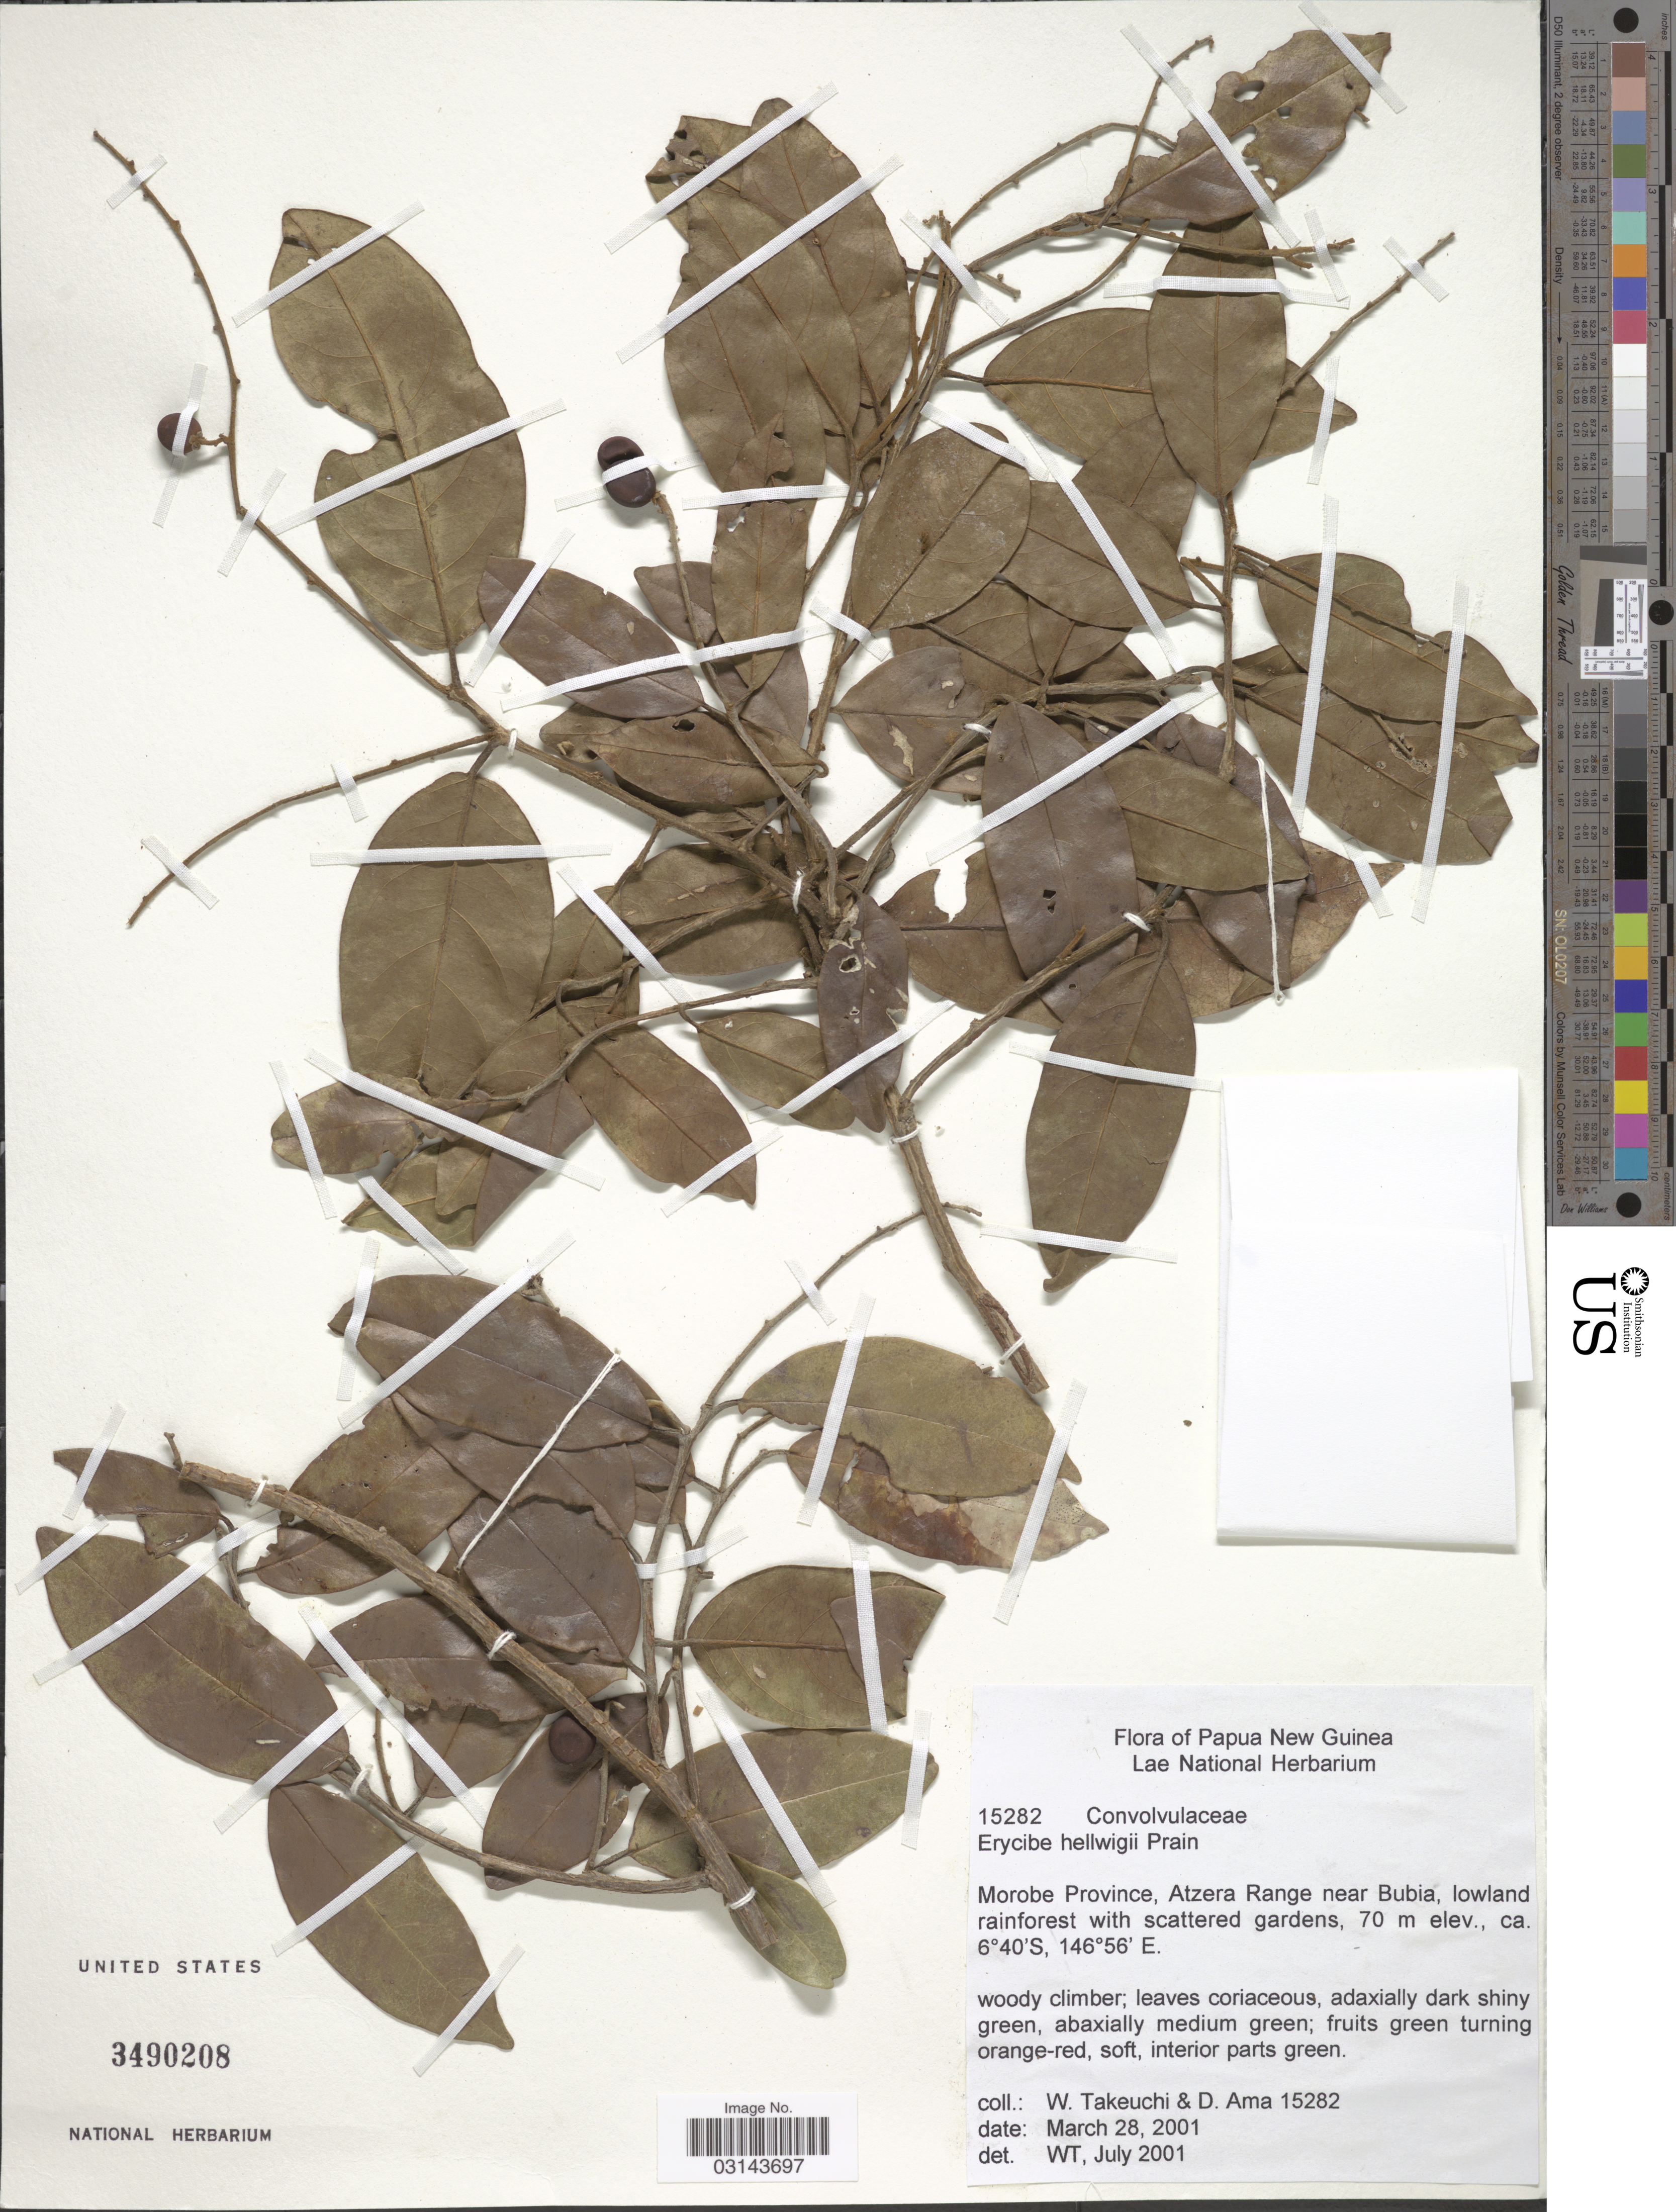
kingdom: Plantae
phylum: Tracheophyta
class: Magnoliopsida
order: Solanales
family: Convolvulaceae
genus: Erycibe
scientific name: Erycibe helwigii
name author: Prain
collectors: W. Takeuchi & D. Ama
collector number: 15282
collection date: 2001-03-28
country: Papua New Guinea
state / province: Morobe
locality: Atzera Range near Bubia.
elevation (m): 70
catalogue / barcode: US 3490208